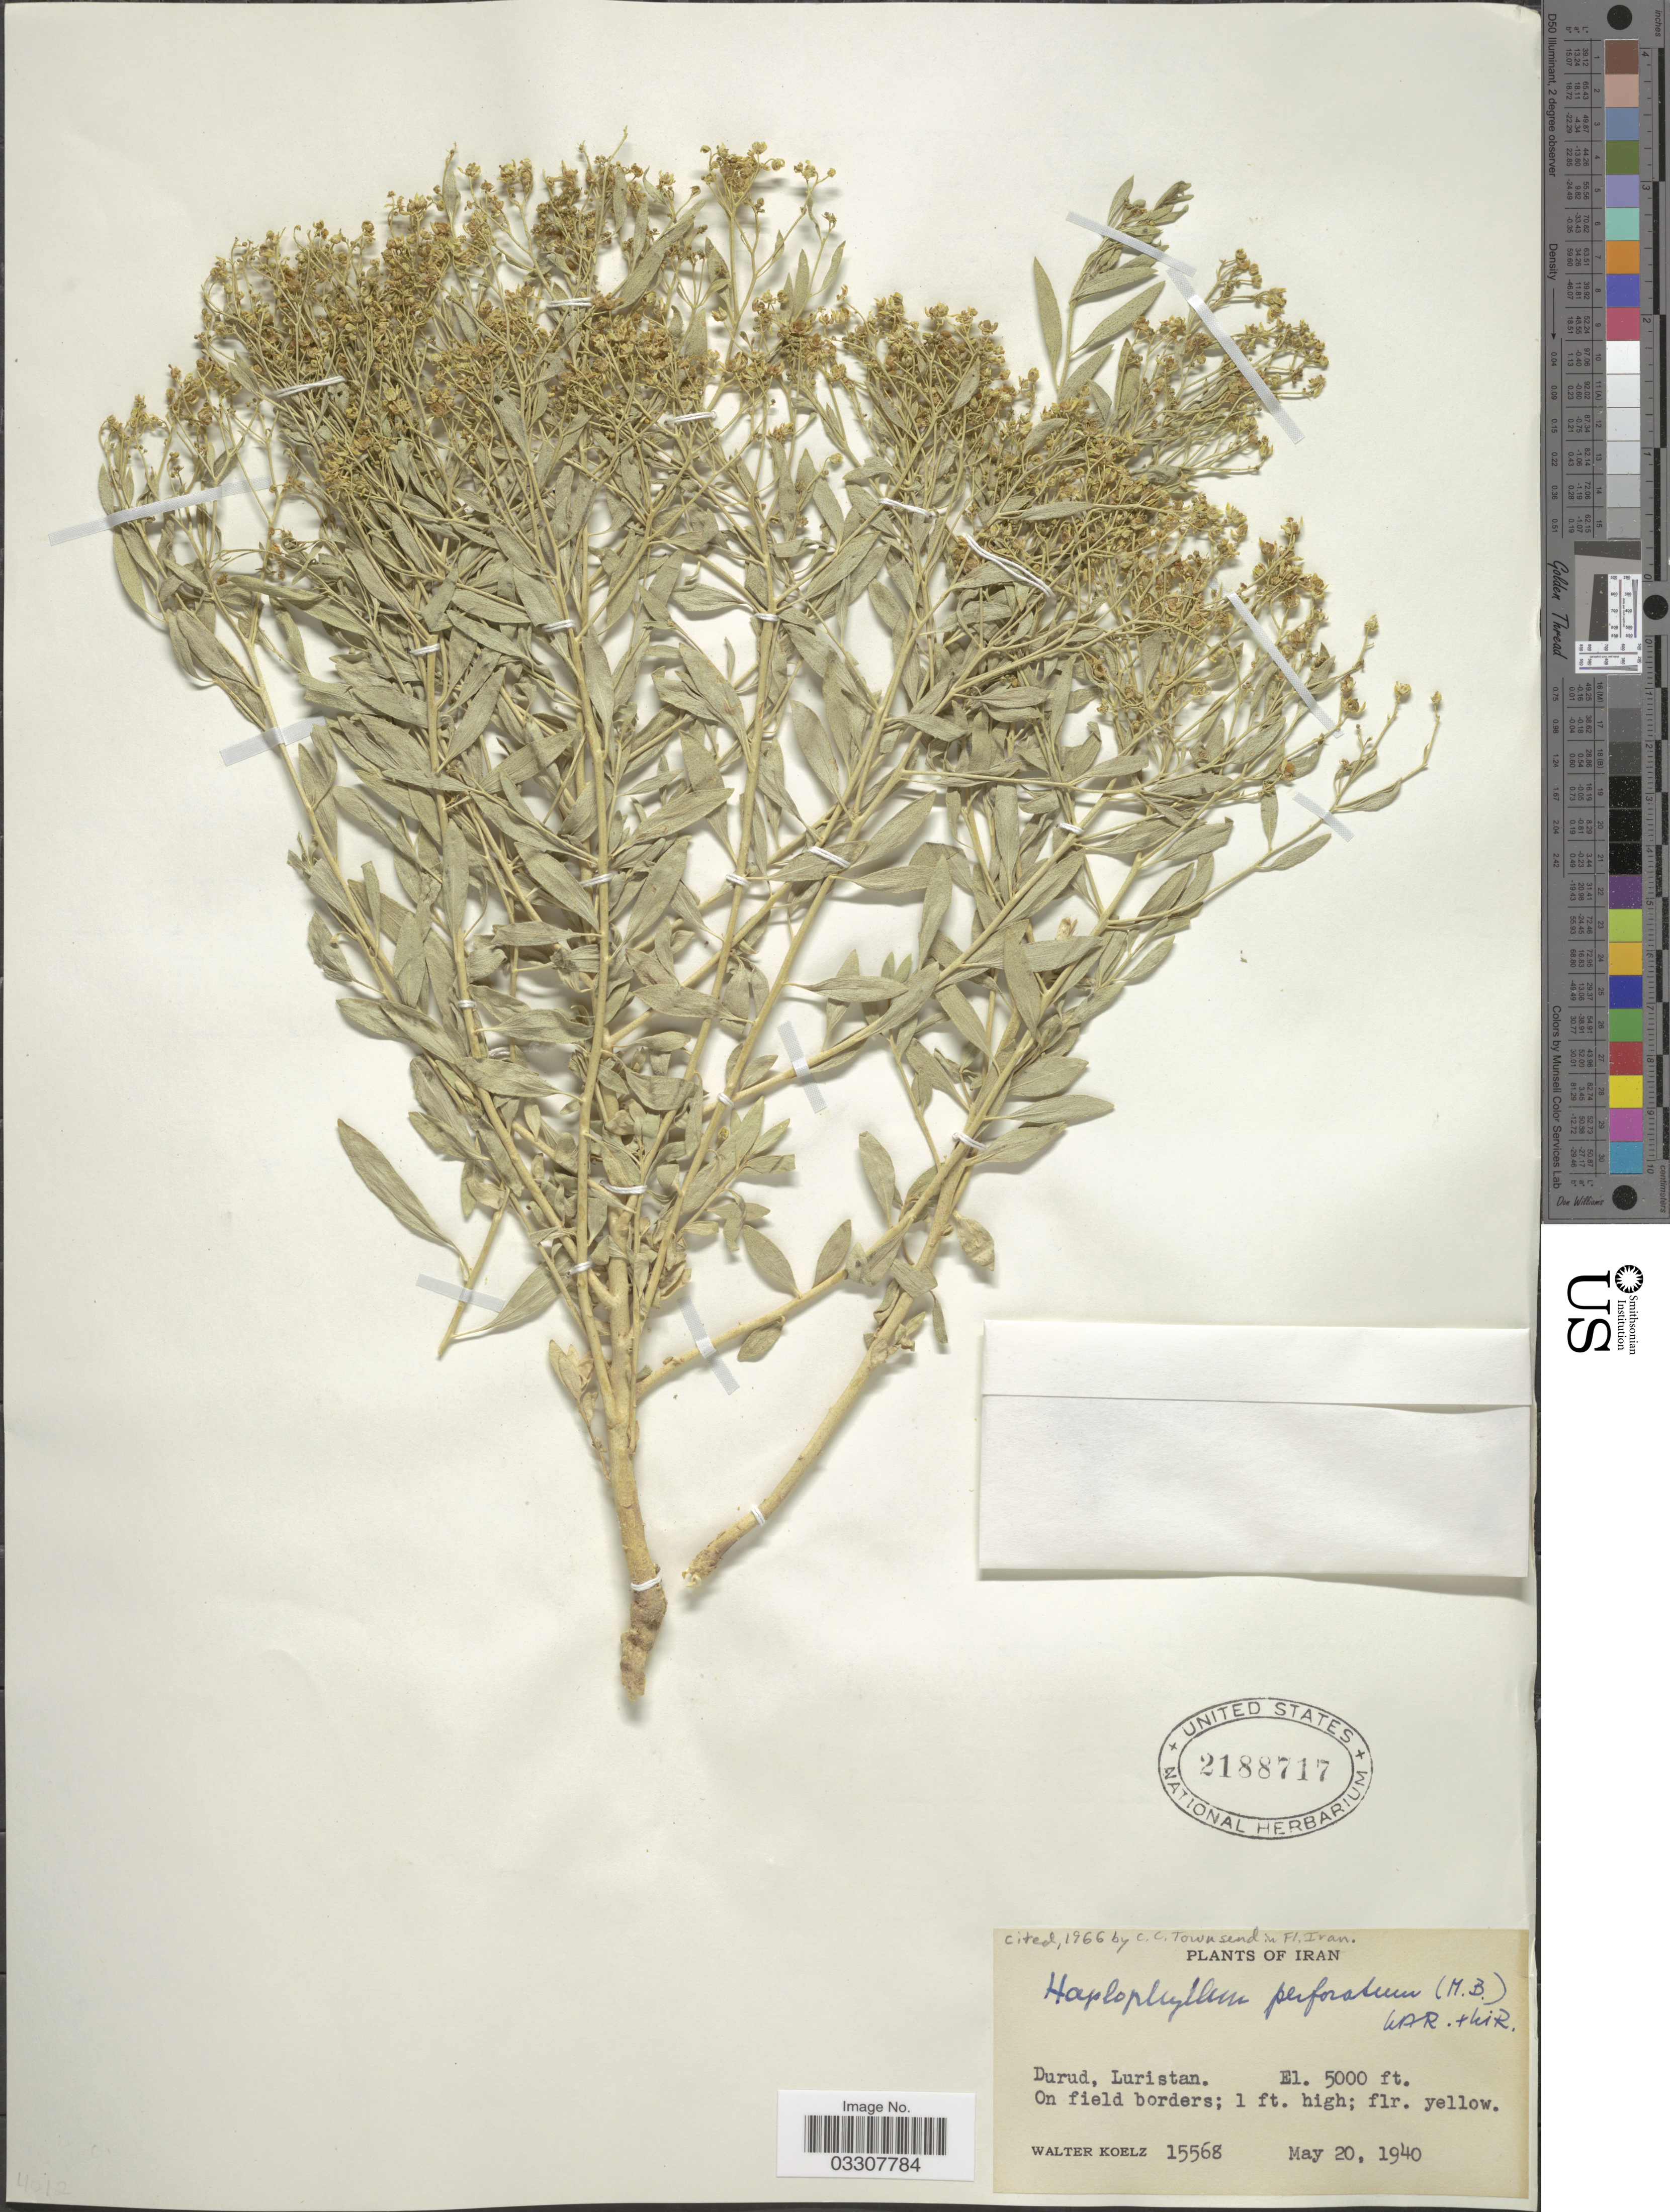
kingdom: Plantae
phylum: Tracheophyta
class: Magnoliopsida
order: Sapindales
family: Rutaceae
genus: Haplophyllum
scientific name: Haplophyllum acutifolium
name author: (DC.) G. Don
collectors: W. N. Koelz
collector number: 15568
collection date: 1940-05-20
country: Iran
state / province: Lorestan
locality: Durud, Luristan.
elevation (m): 1524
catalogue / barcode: US 2188717